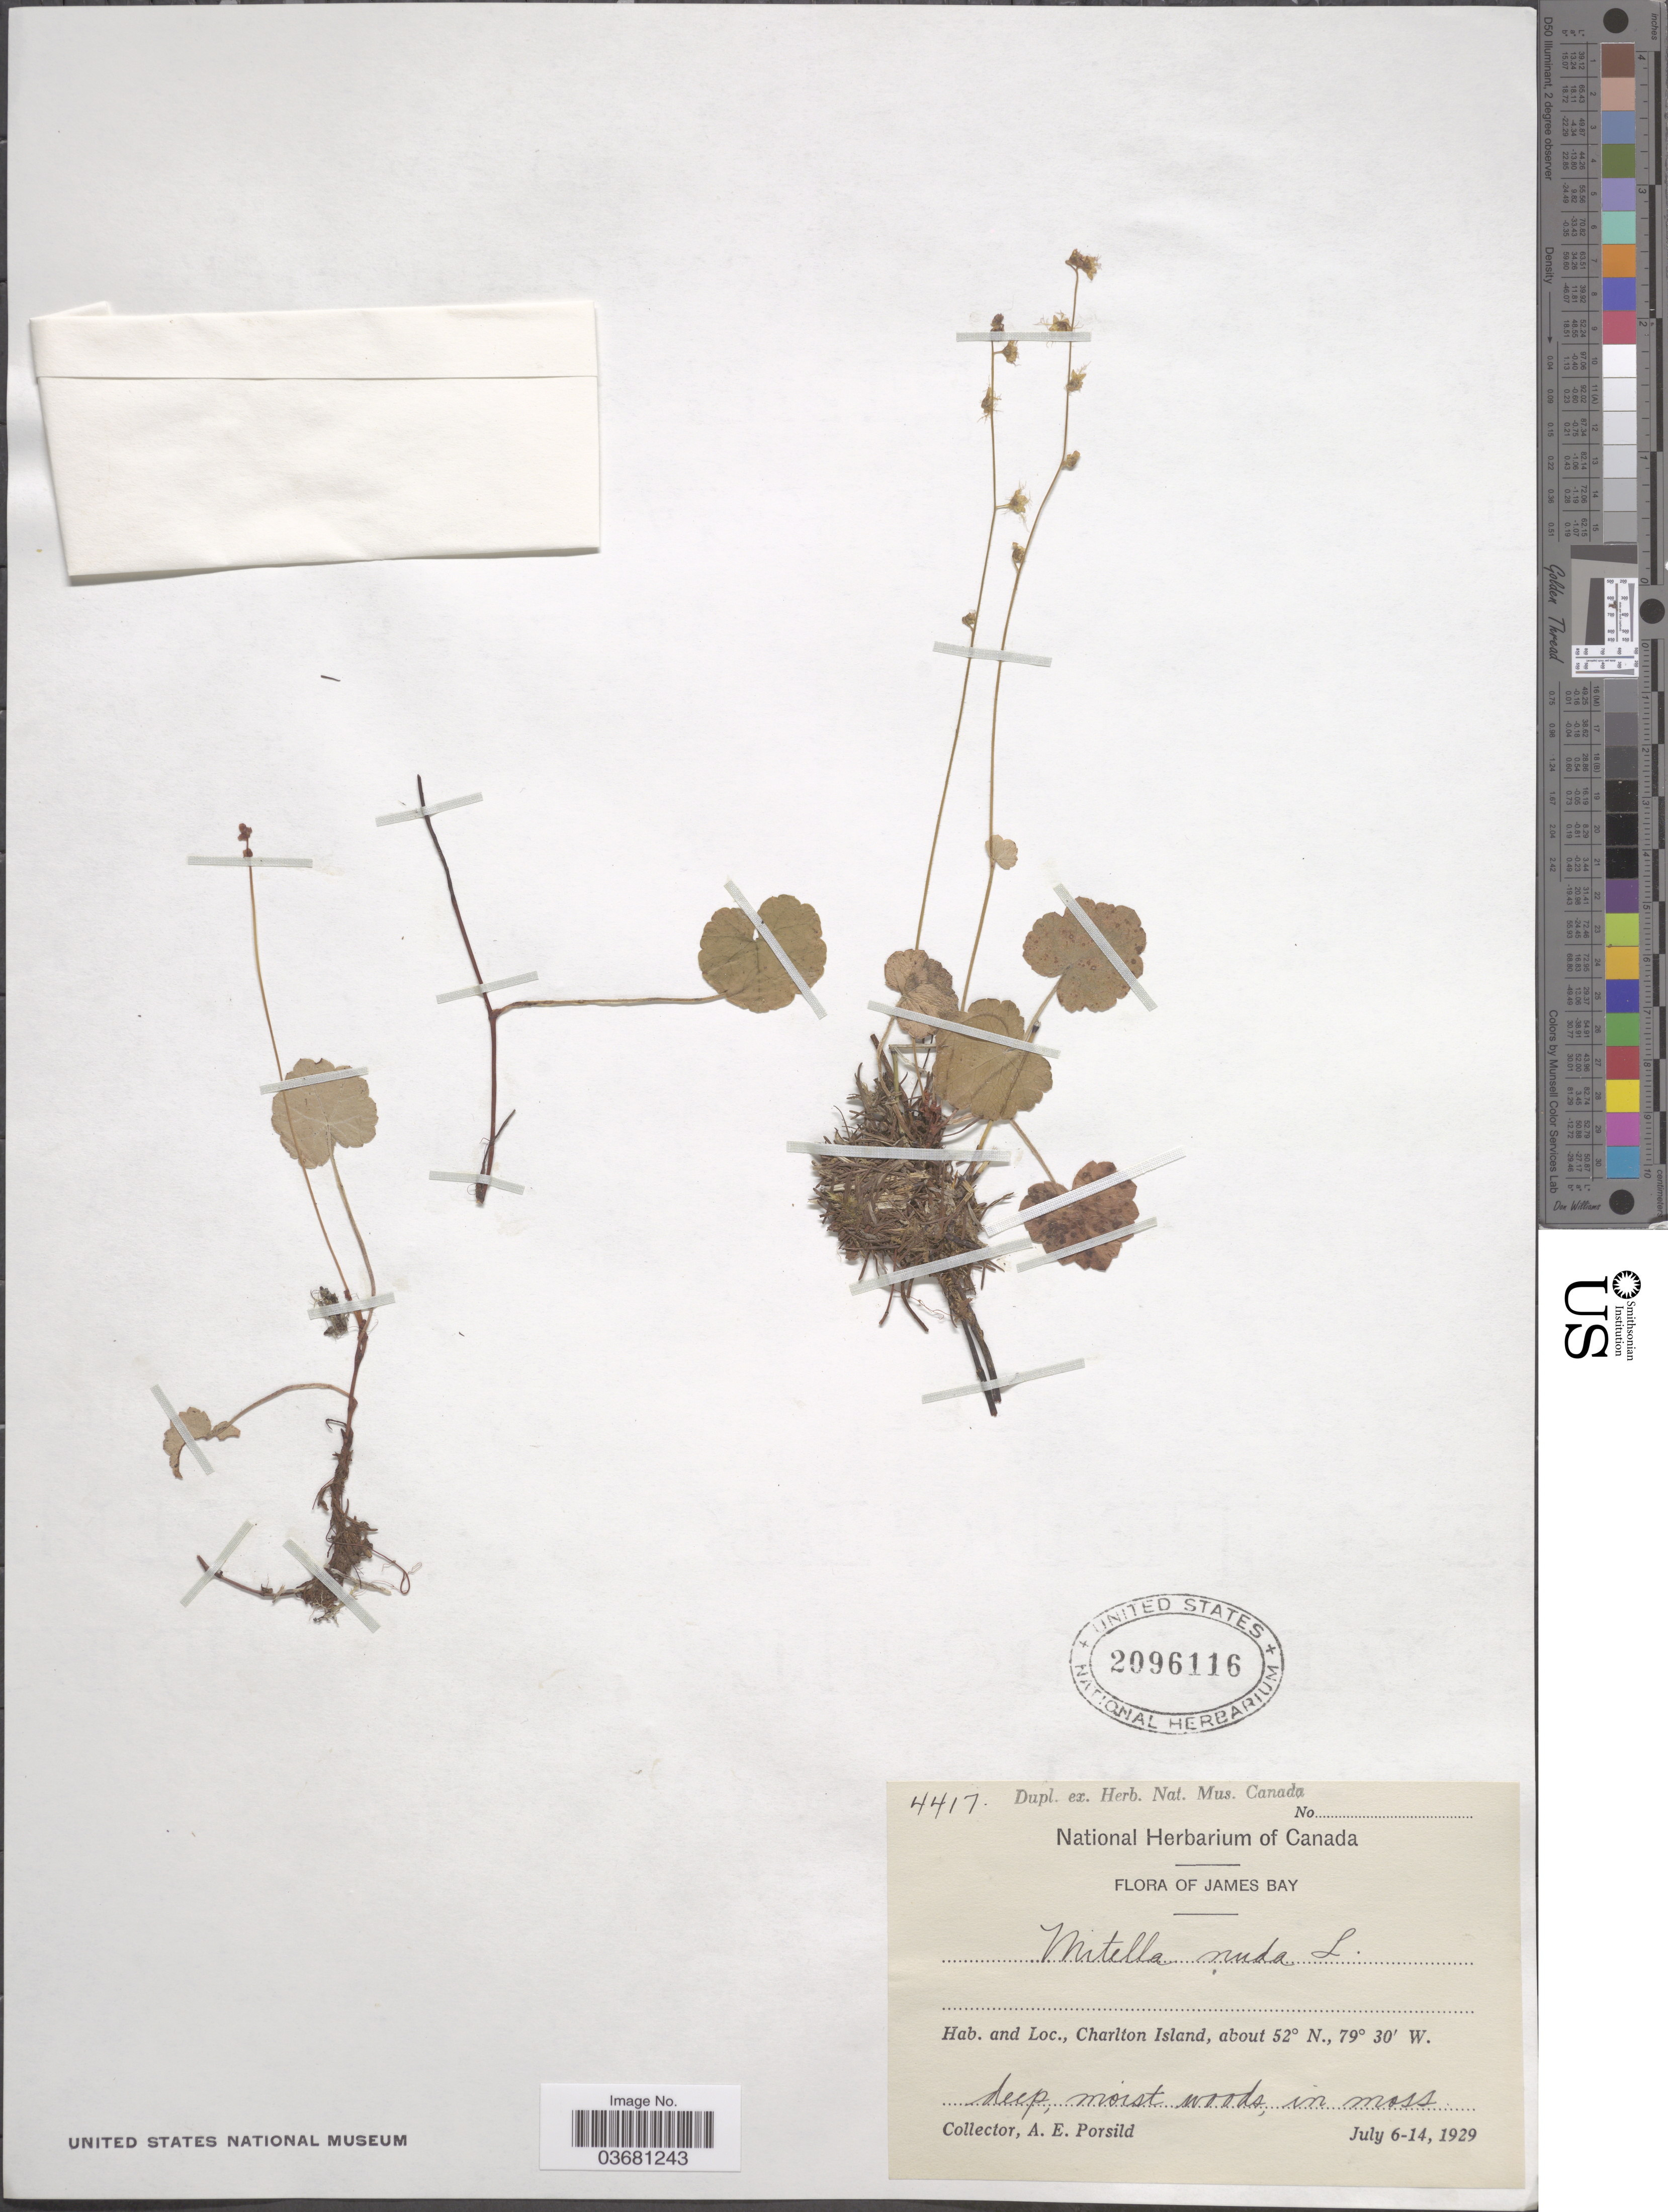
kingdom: Plantae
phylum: Tracheophyta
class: Magnoliopsida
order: Saxifragales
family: Saxifragaceae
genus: Mitella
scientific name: Mitella nuda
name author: L.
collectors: A. E. Porsild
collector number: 4417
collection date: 1929-07-06/1929-07-14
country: Canada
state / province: Nunavut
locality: James Bay. Charlton Island, deep, moist woods, in moss.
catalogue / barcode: US 2096116